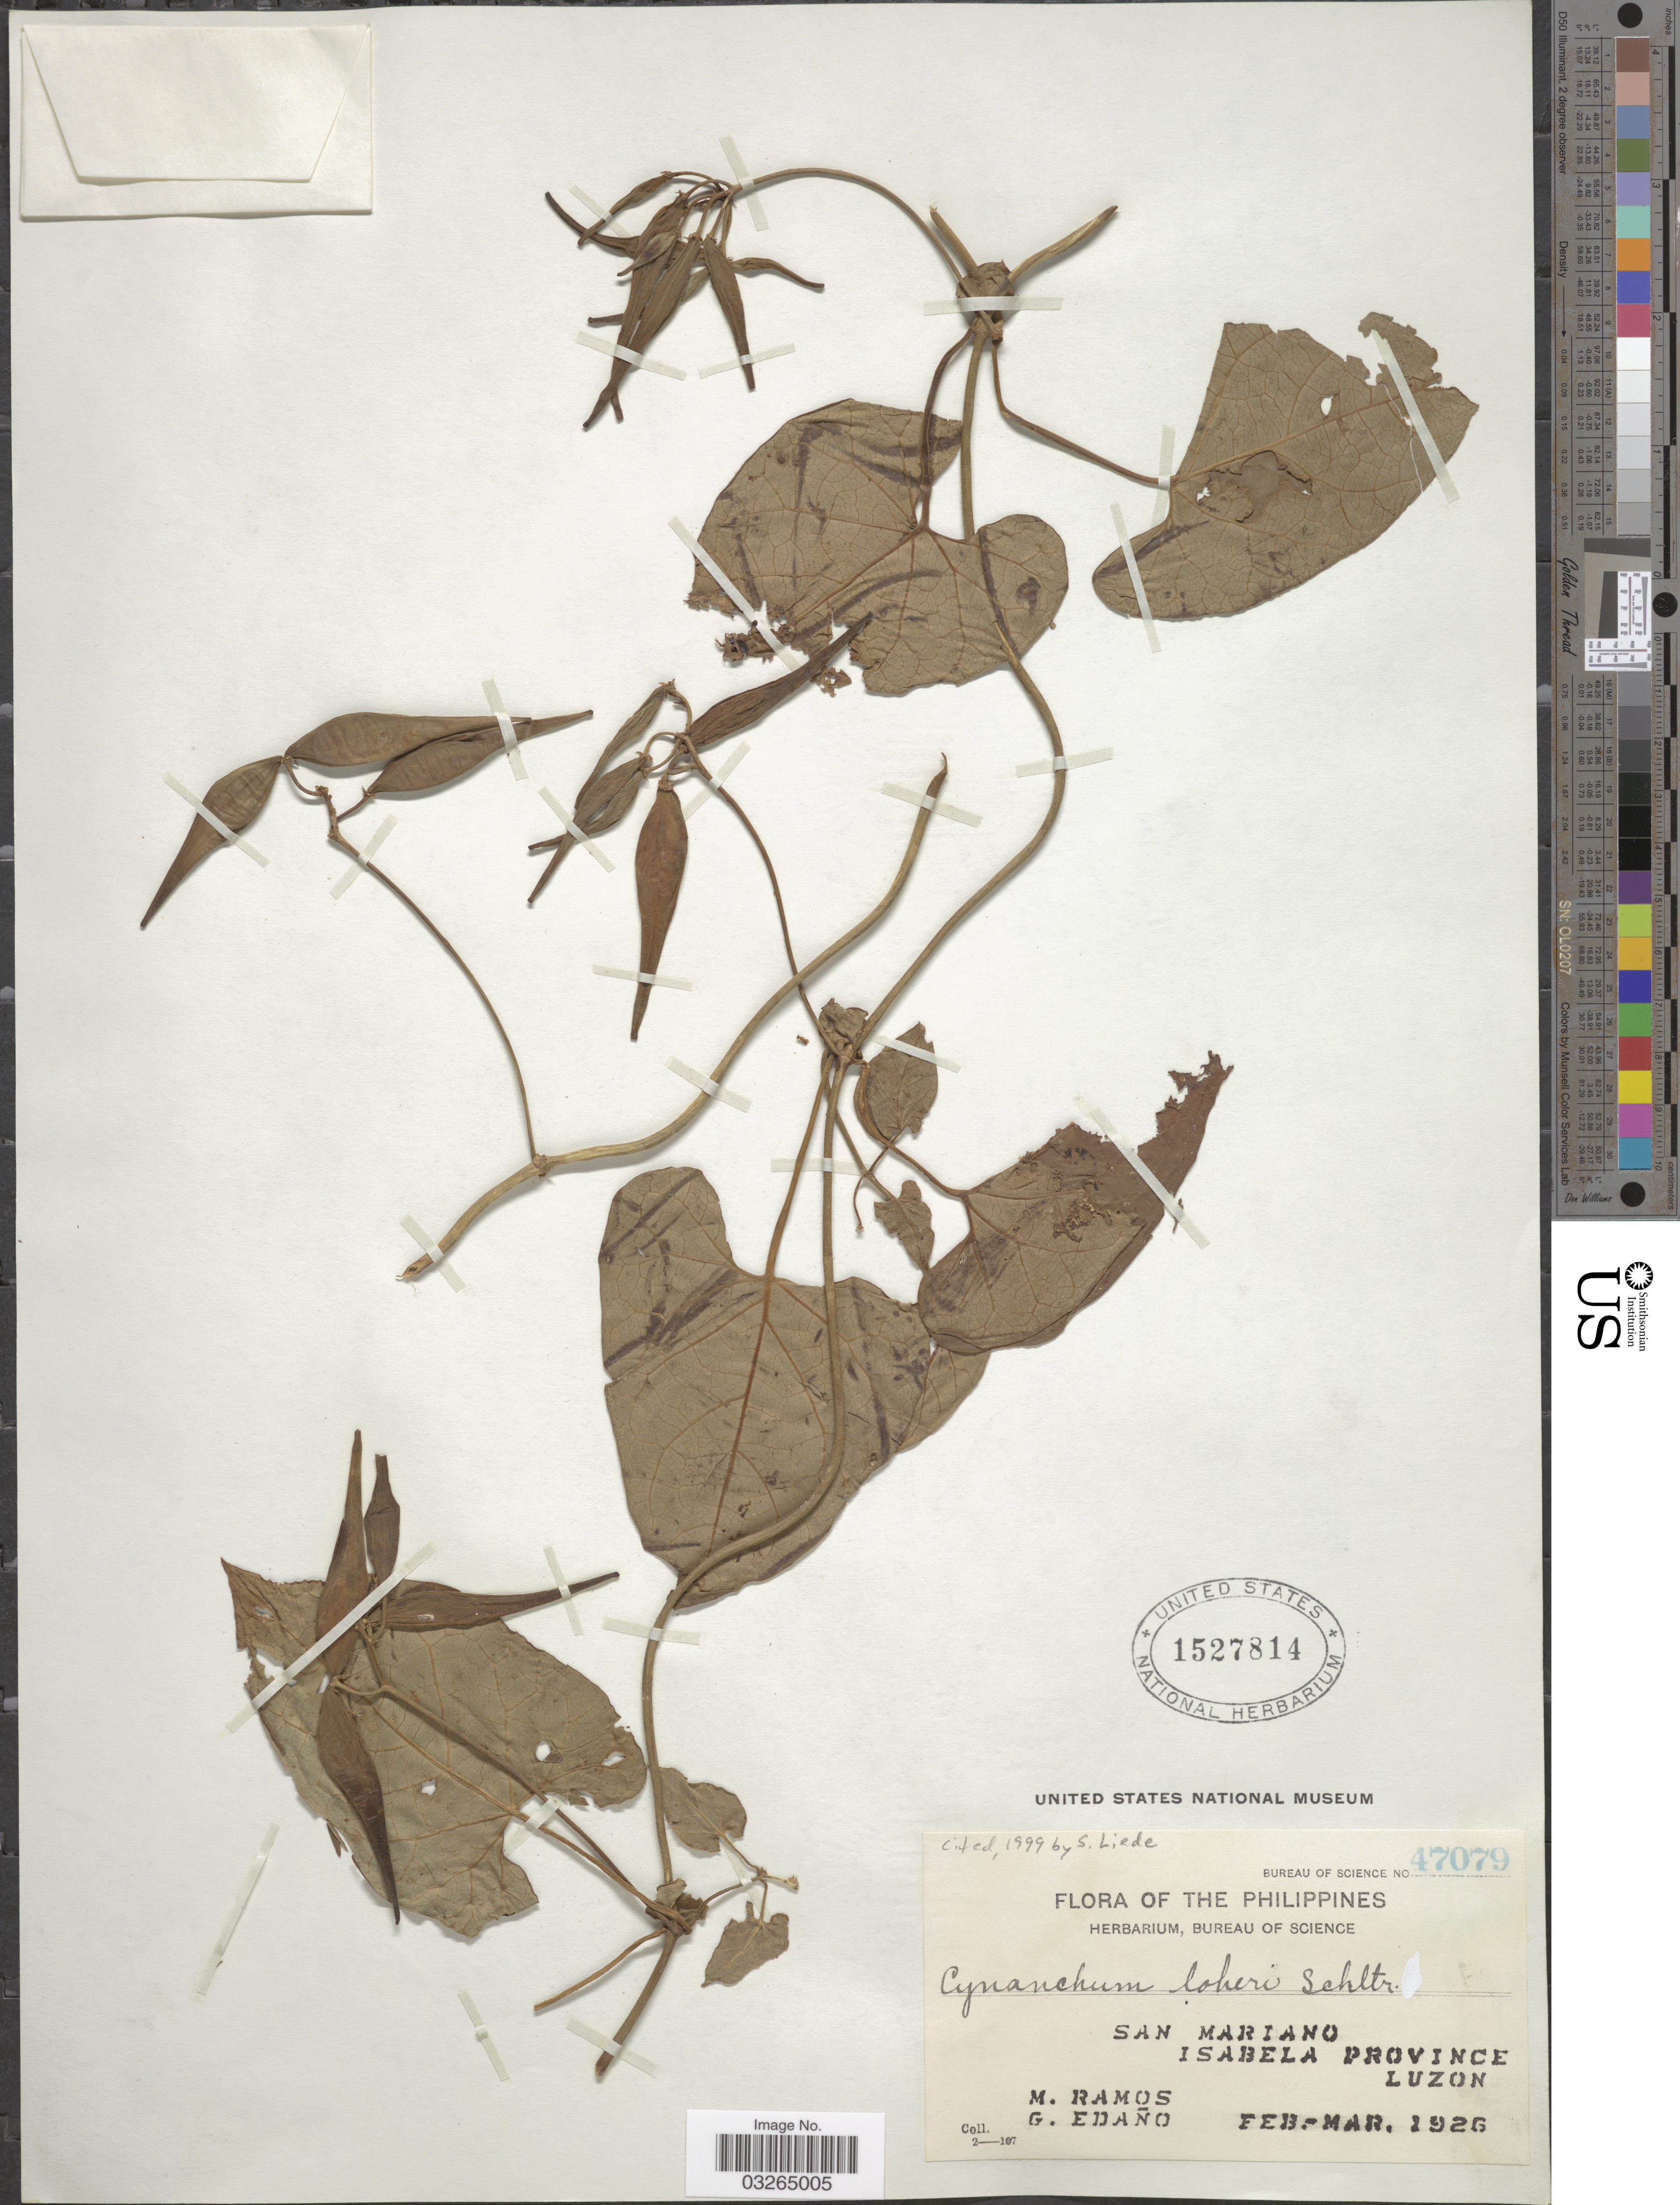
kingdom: Plantae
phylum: Tracheophyta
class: Magnoliopsida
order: Gentianales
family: Apocynaceae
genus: Cynanchum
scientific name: Cynanchum loheri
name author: Schltr. in Perkins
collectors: M. Ramos & G. Edaño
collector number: Bureau of Science 47079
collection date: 1926-02/1926-03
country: Philippines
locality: San Mariano. Isabela Province. Luzon.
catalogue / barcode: US 1527814